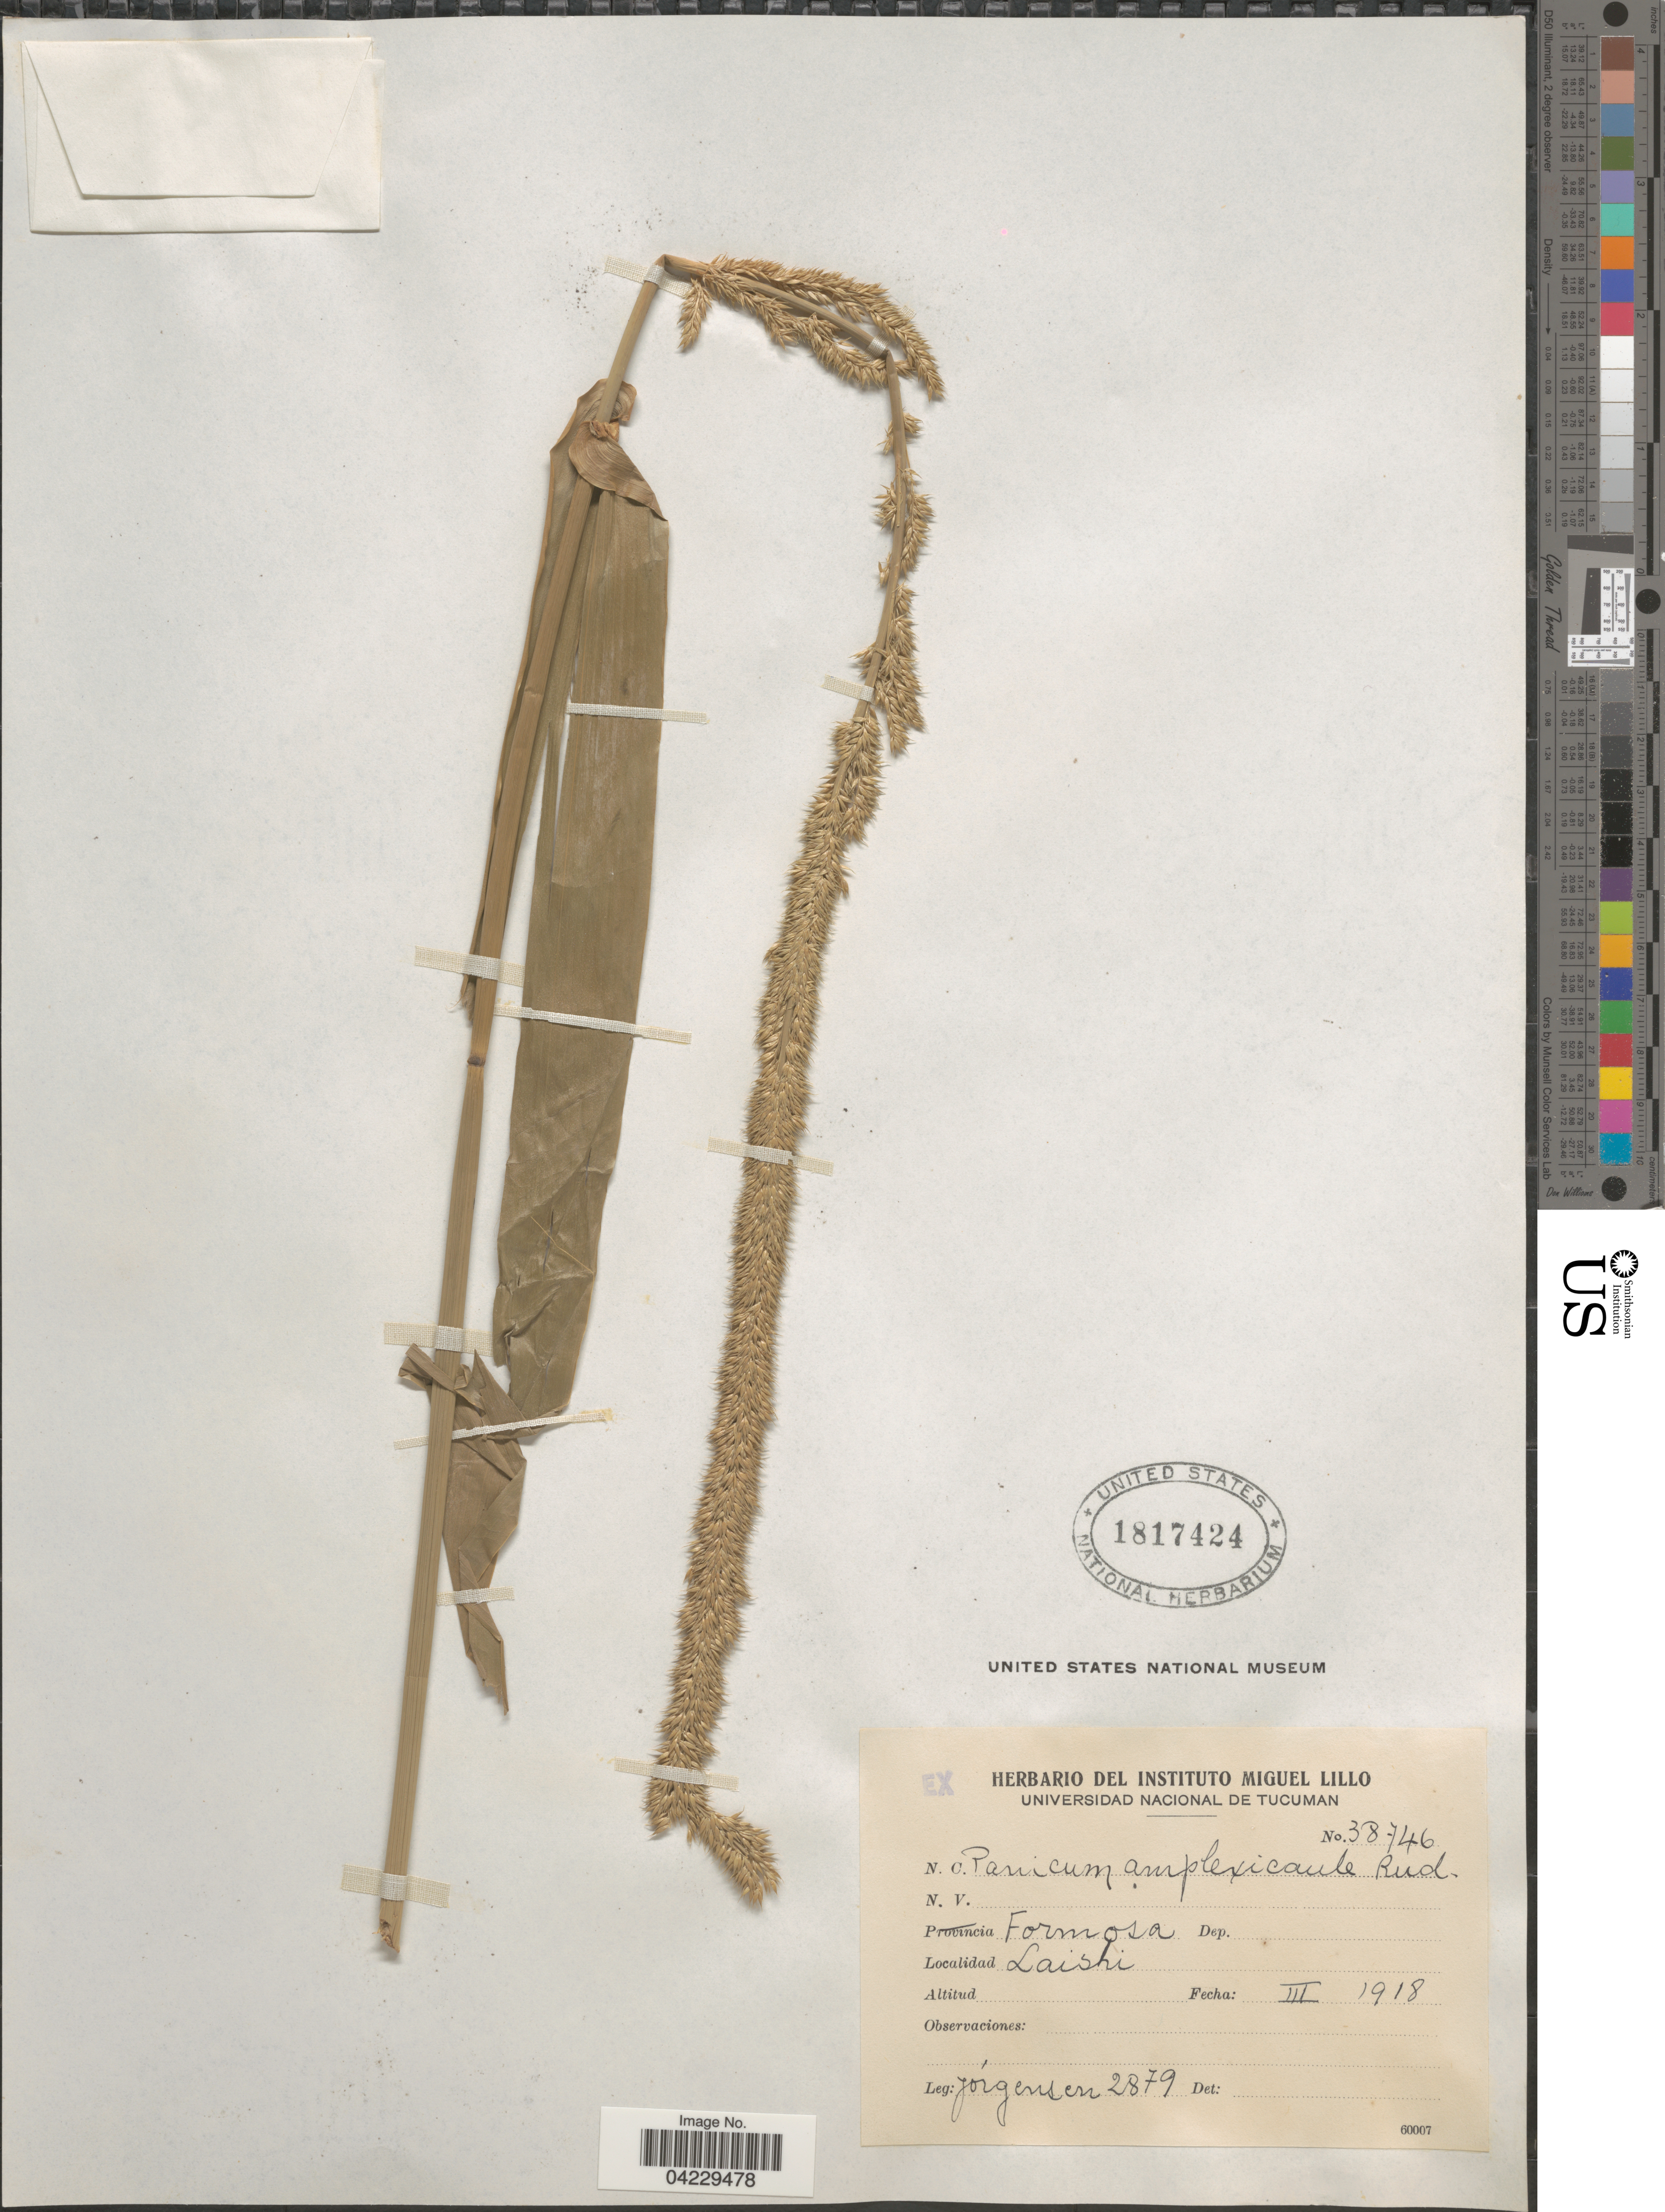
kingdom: Plantae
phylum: Tracheophyta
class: Liliopsida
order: Poales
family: Poaceae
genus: Hymenachne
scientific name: Hymenachne amplexicaulis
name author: (Rudge) Nees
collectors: Jorgensen, --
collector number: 2879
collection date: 1918-03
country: Argentina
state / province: Formosa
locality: Laisri.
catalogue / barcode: US 1817424